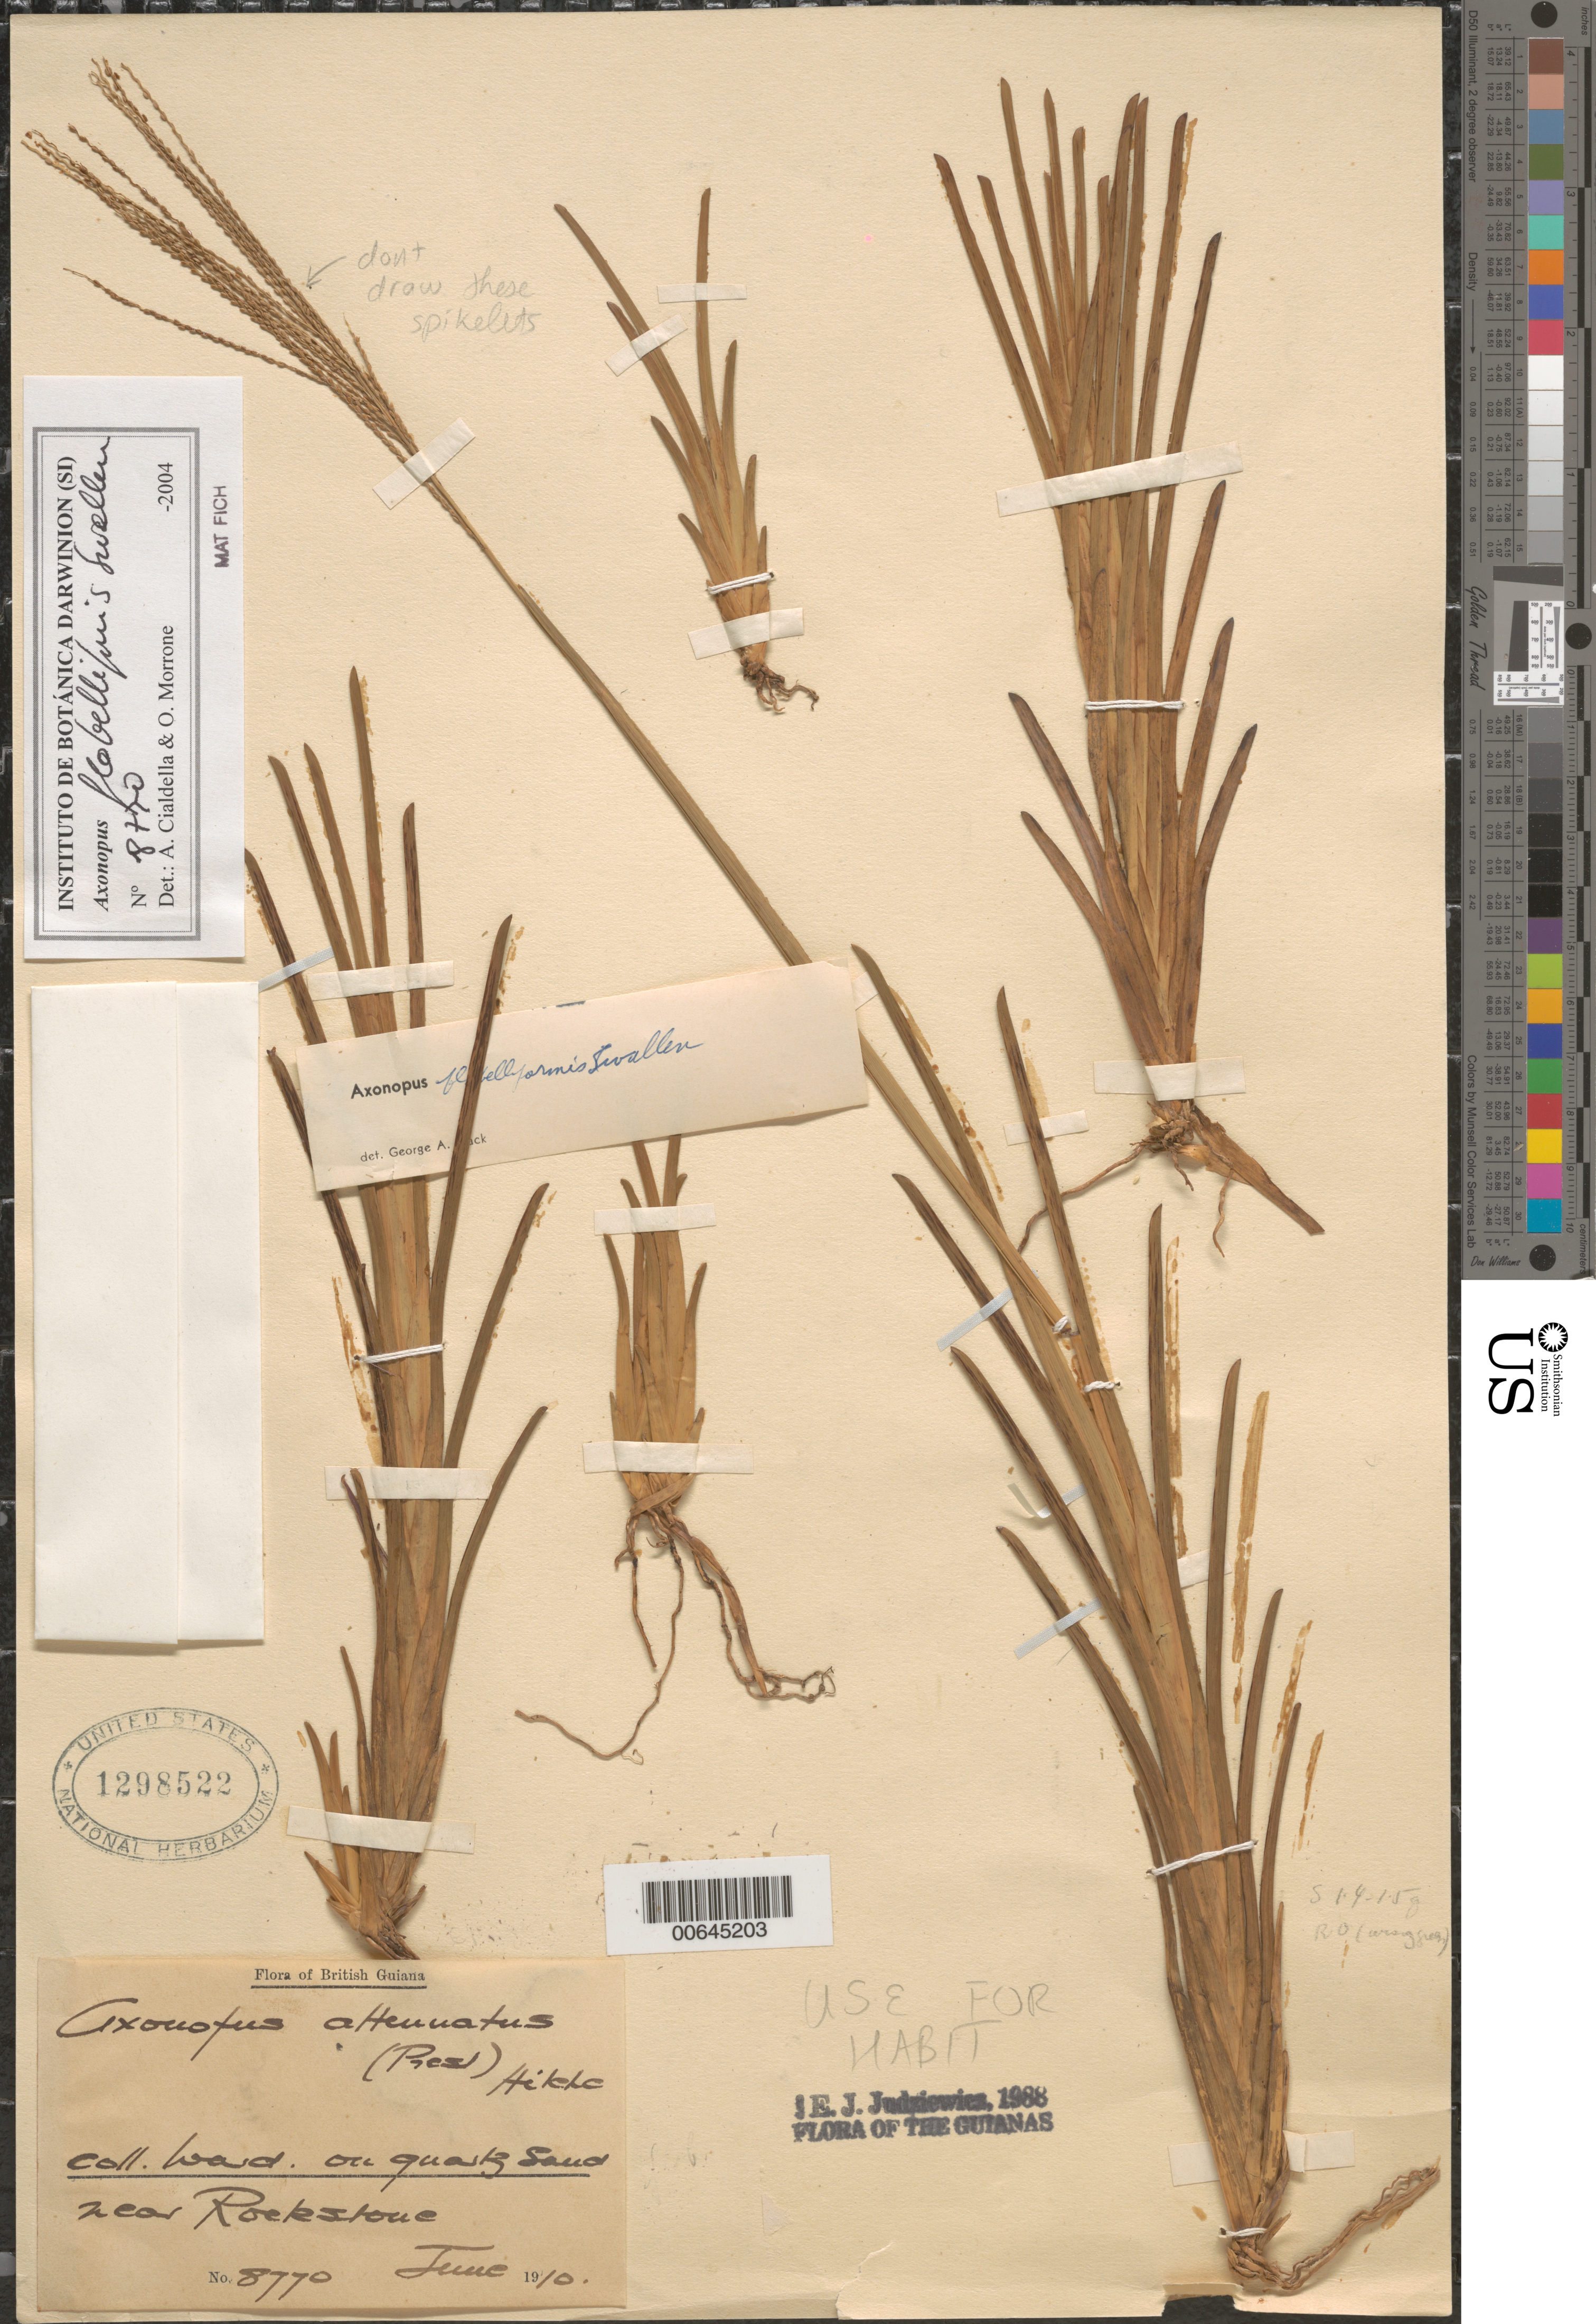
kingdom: Plantae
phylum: Tracheophyta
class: Liliopsida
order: Poales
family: Poaceae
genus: Axonopus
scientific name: Axonopus flabelliformis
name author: Swallen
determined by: Judziewicz, E. J.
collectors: F. Stockdale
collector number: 8770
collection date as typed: Jun-10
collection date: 1910-06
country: Guyana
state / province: U. Demerara-Berbice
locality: Rockstone, near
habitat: On quartz sand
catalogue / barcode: US 1298522